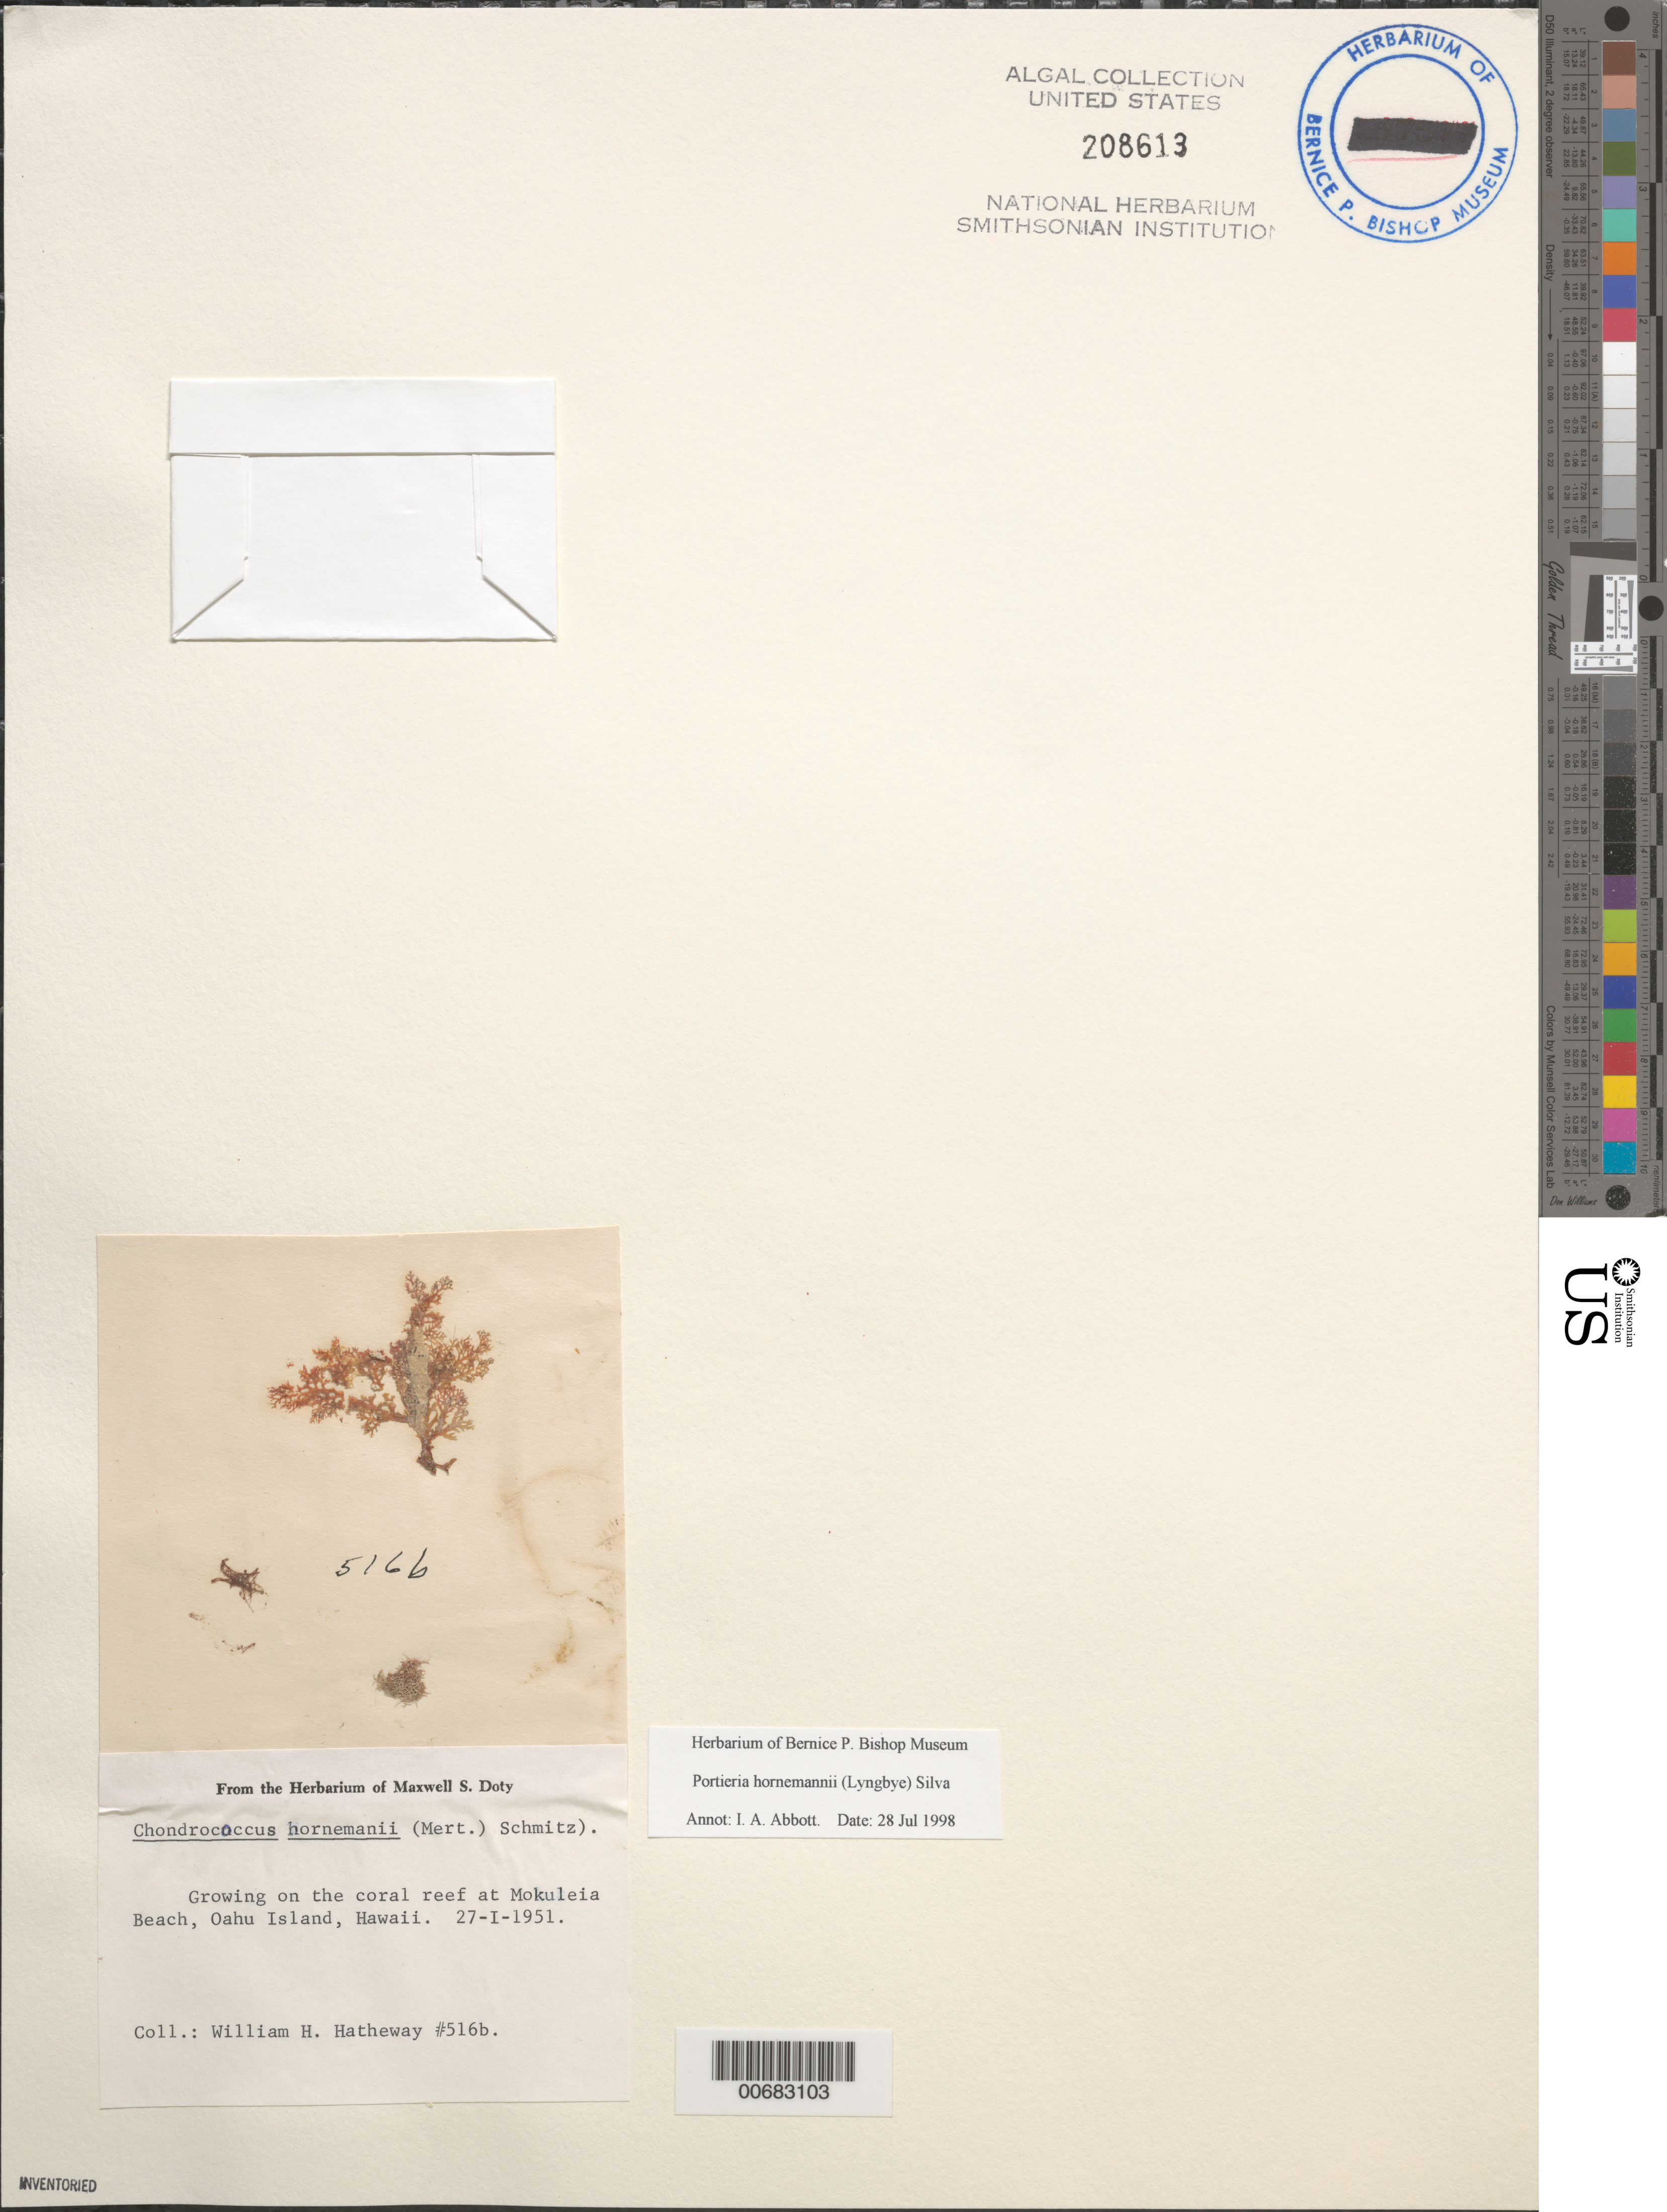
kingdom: Plantae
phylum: Rhodophyta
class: Florideophyceae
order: Gigartinales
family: Rhizophyllidaceae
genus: Portieria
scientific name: Portieria hornemannii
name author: (Lyngbye) P.C. Silva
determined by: Abbott, Isabella A.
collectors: W. H. Hatheway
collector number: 516b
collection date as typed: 27 Jan 1951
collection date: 1951-01-27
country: United States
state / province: Hawaii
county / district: Honolulu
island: Oahu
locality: Mokuleia Beach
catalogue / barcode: US 208613